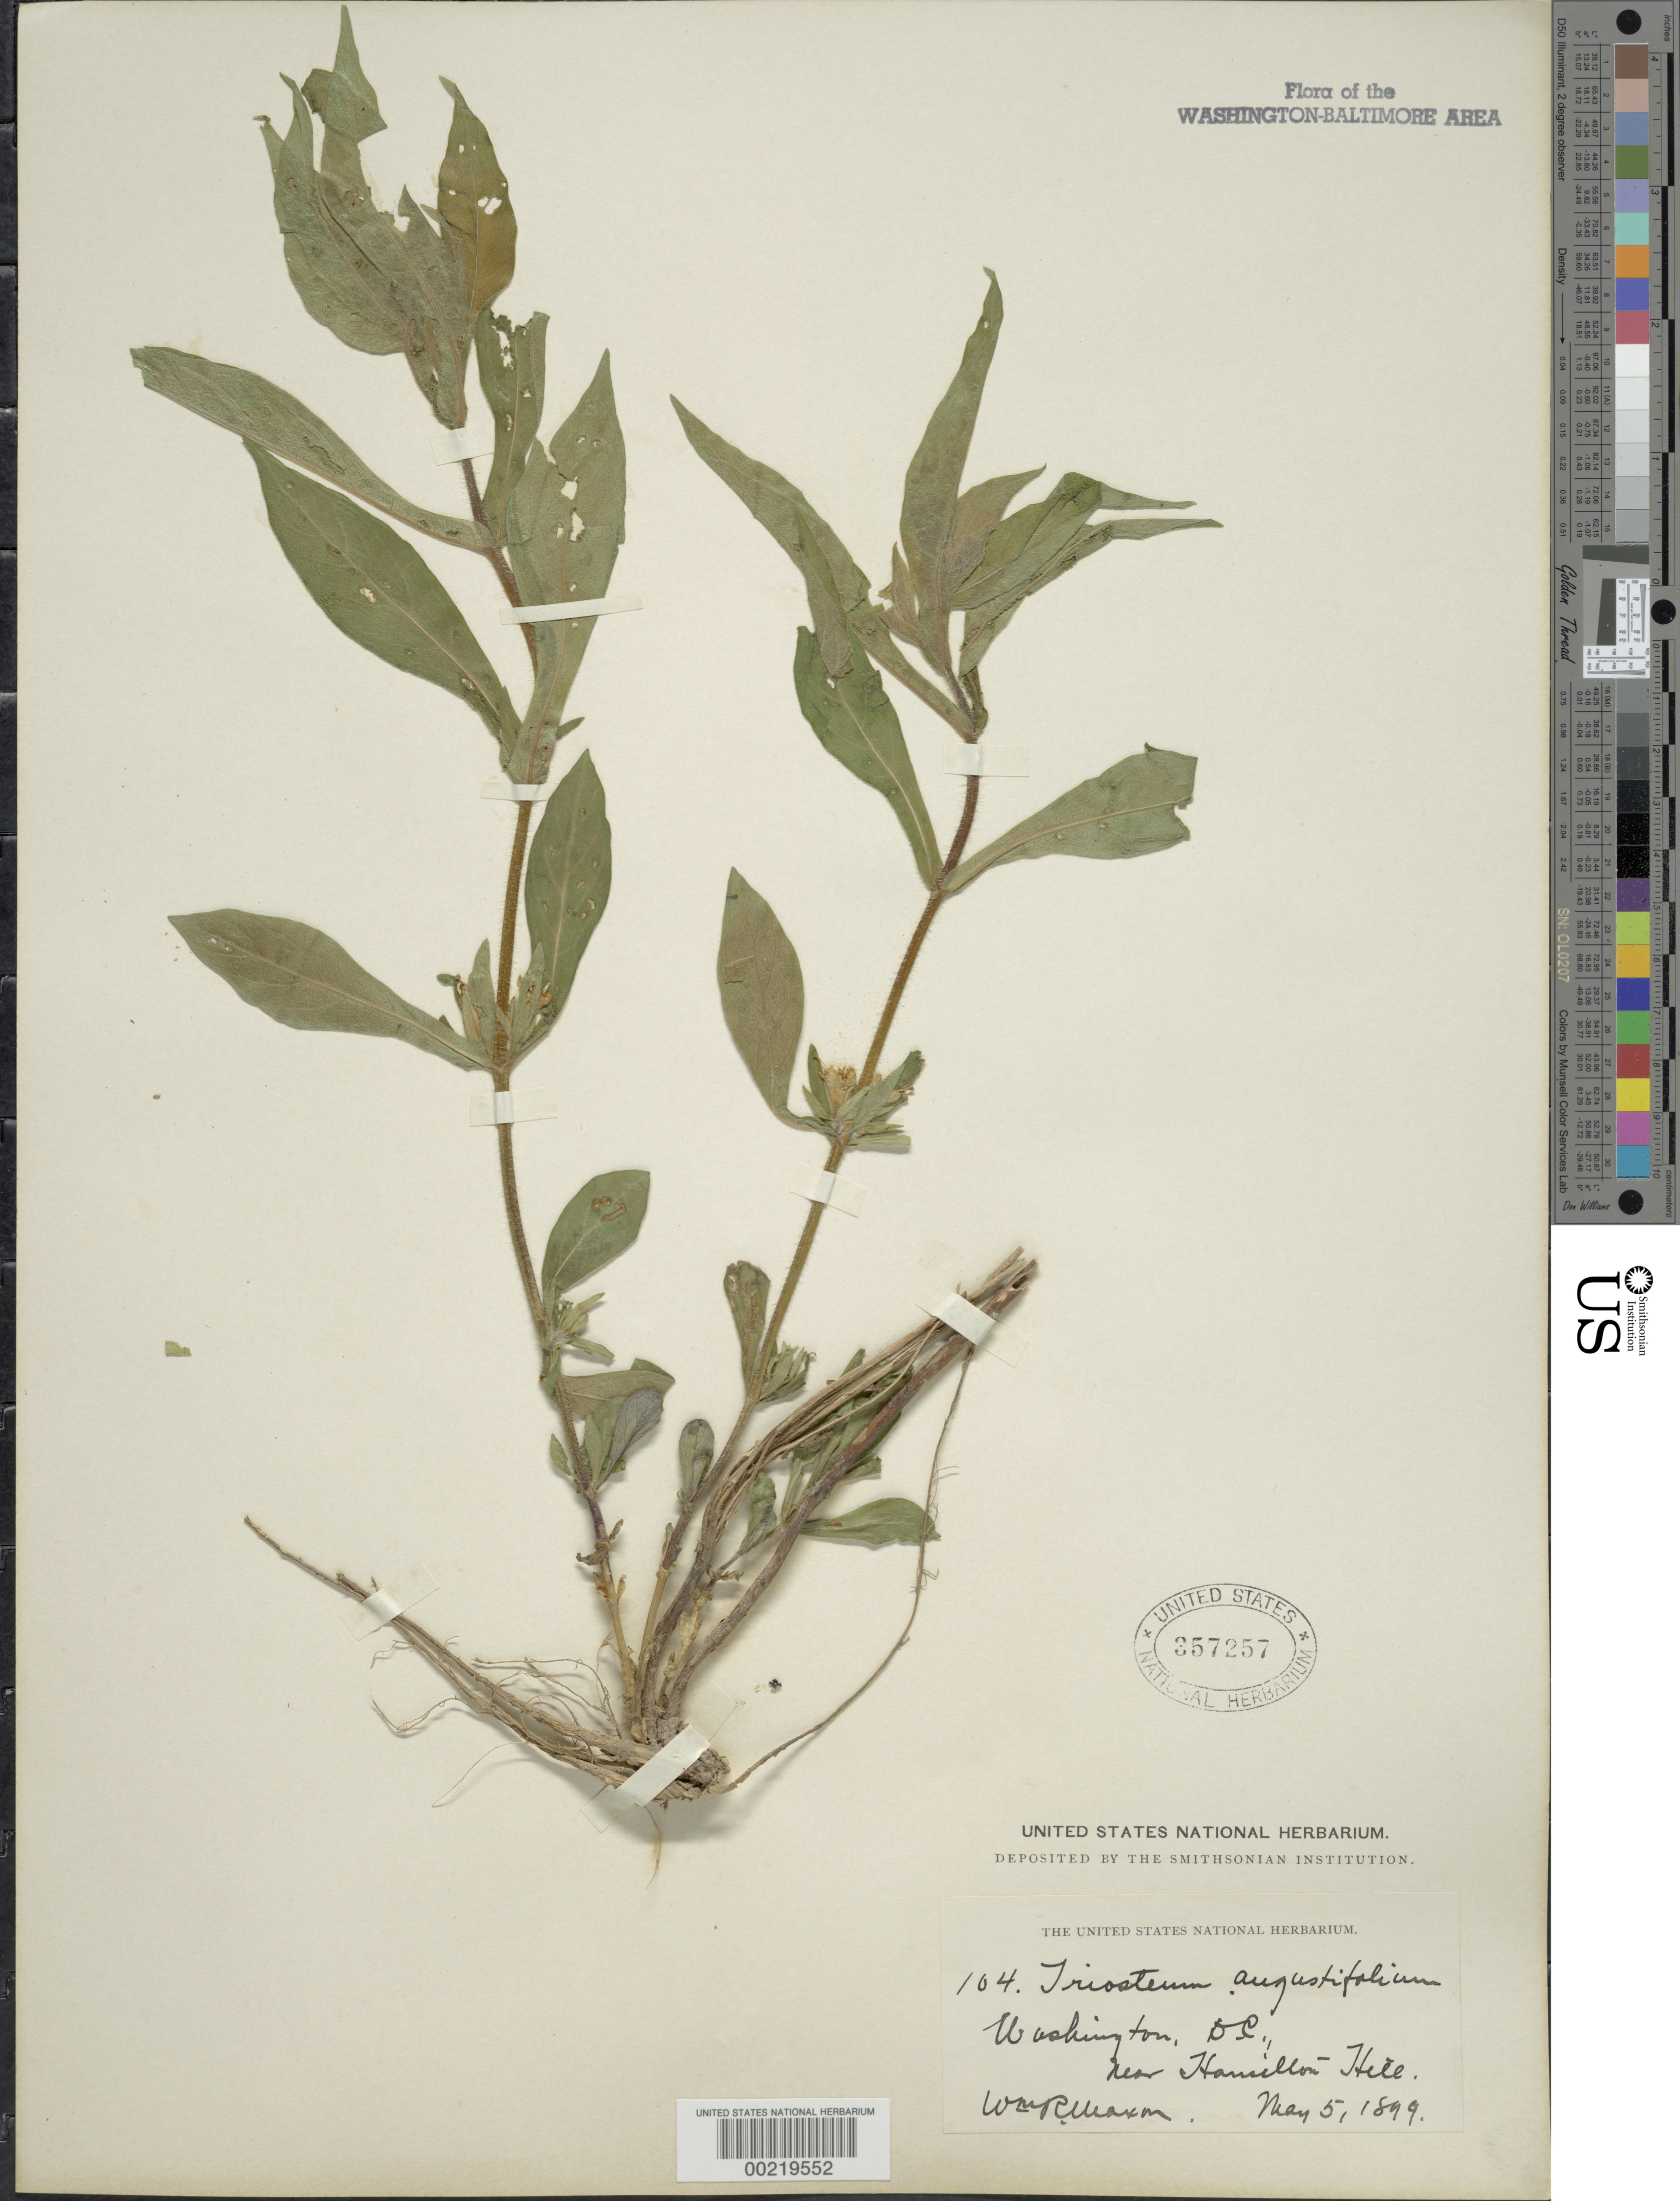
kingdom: Plantae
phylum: Tracheophyta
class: Magnoliopsida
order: Dipsacales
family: Caprifoliaceae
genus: Triosteum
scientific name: Triosteum angustifolium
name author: L.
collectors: W. R. Maxon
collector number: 104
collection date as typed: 05 May 1899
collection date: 1899-05-05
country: United States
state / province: District of Columbia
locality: Near Hamilton Hill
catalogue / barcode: US 357257